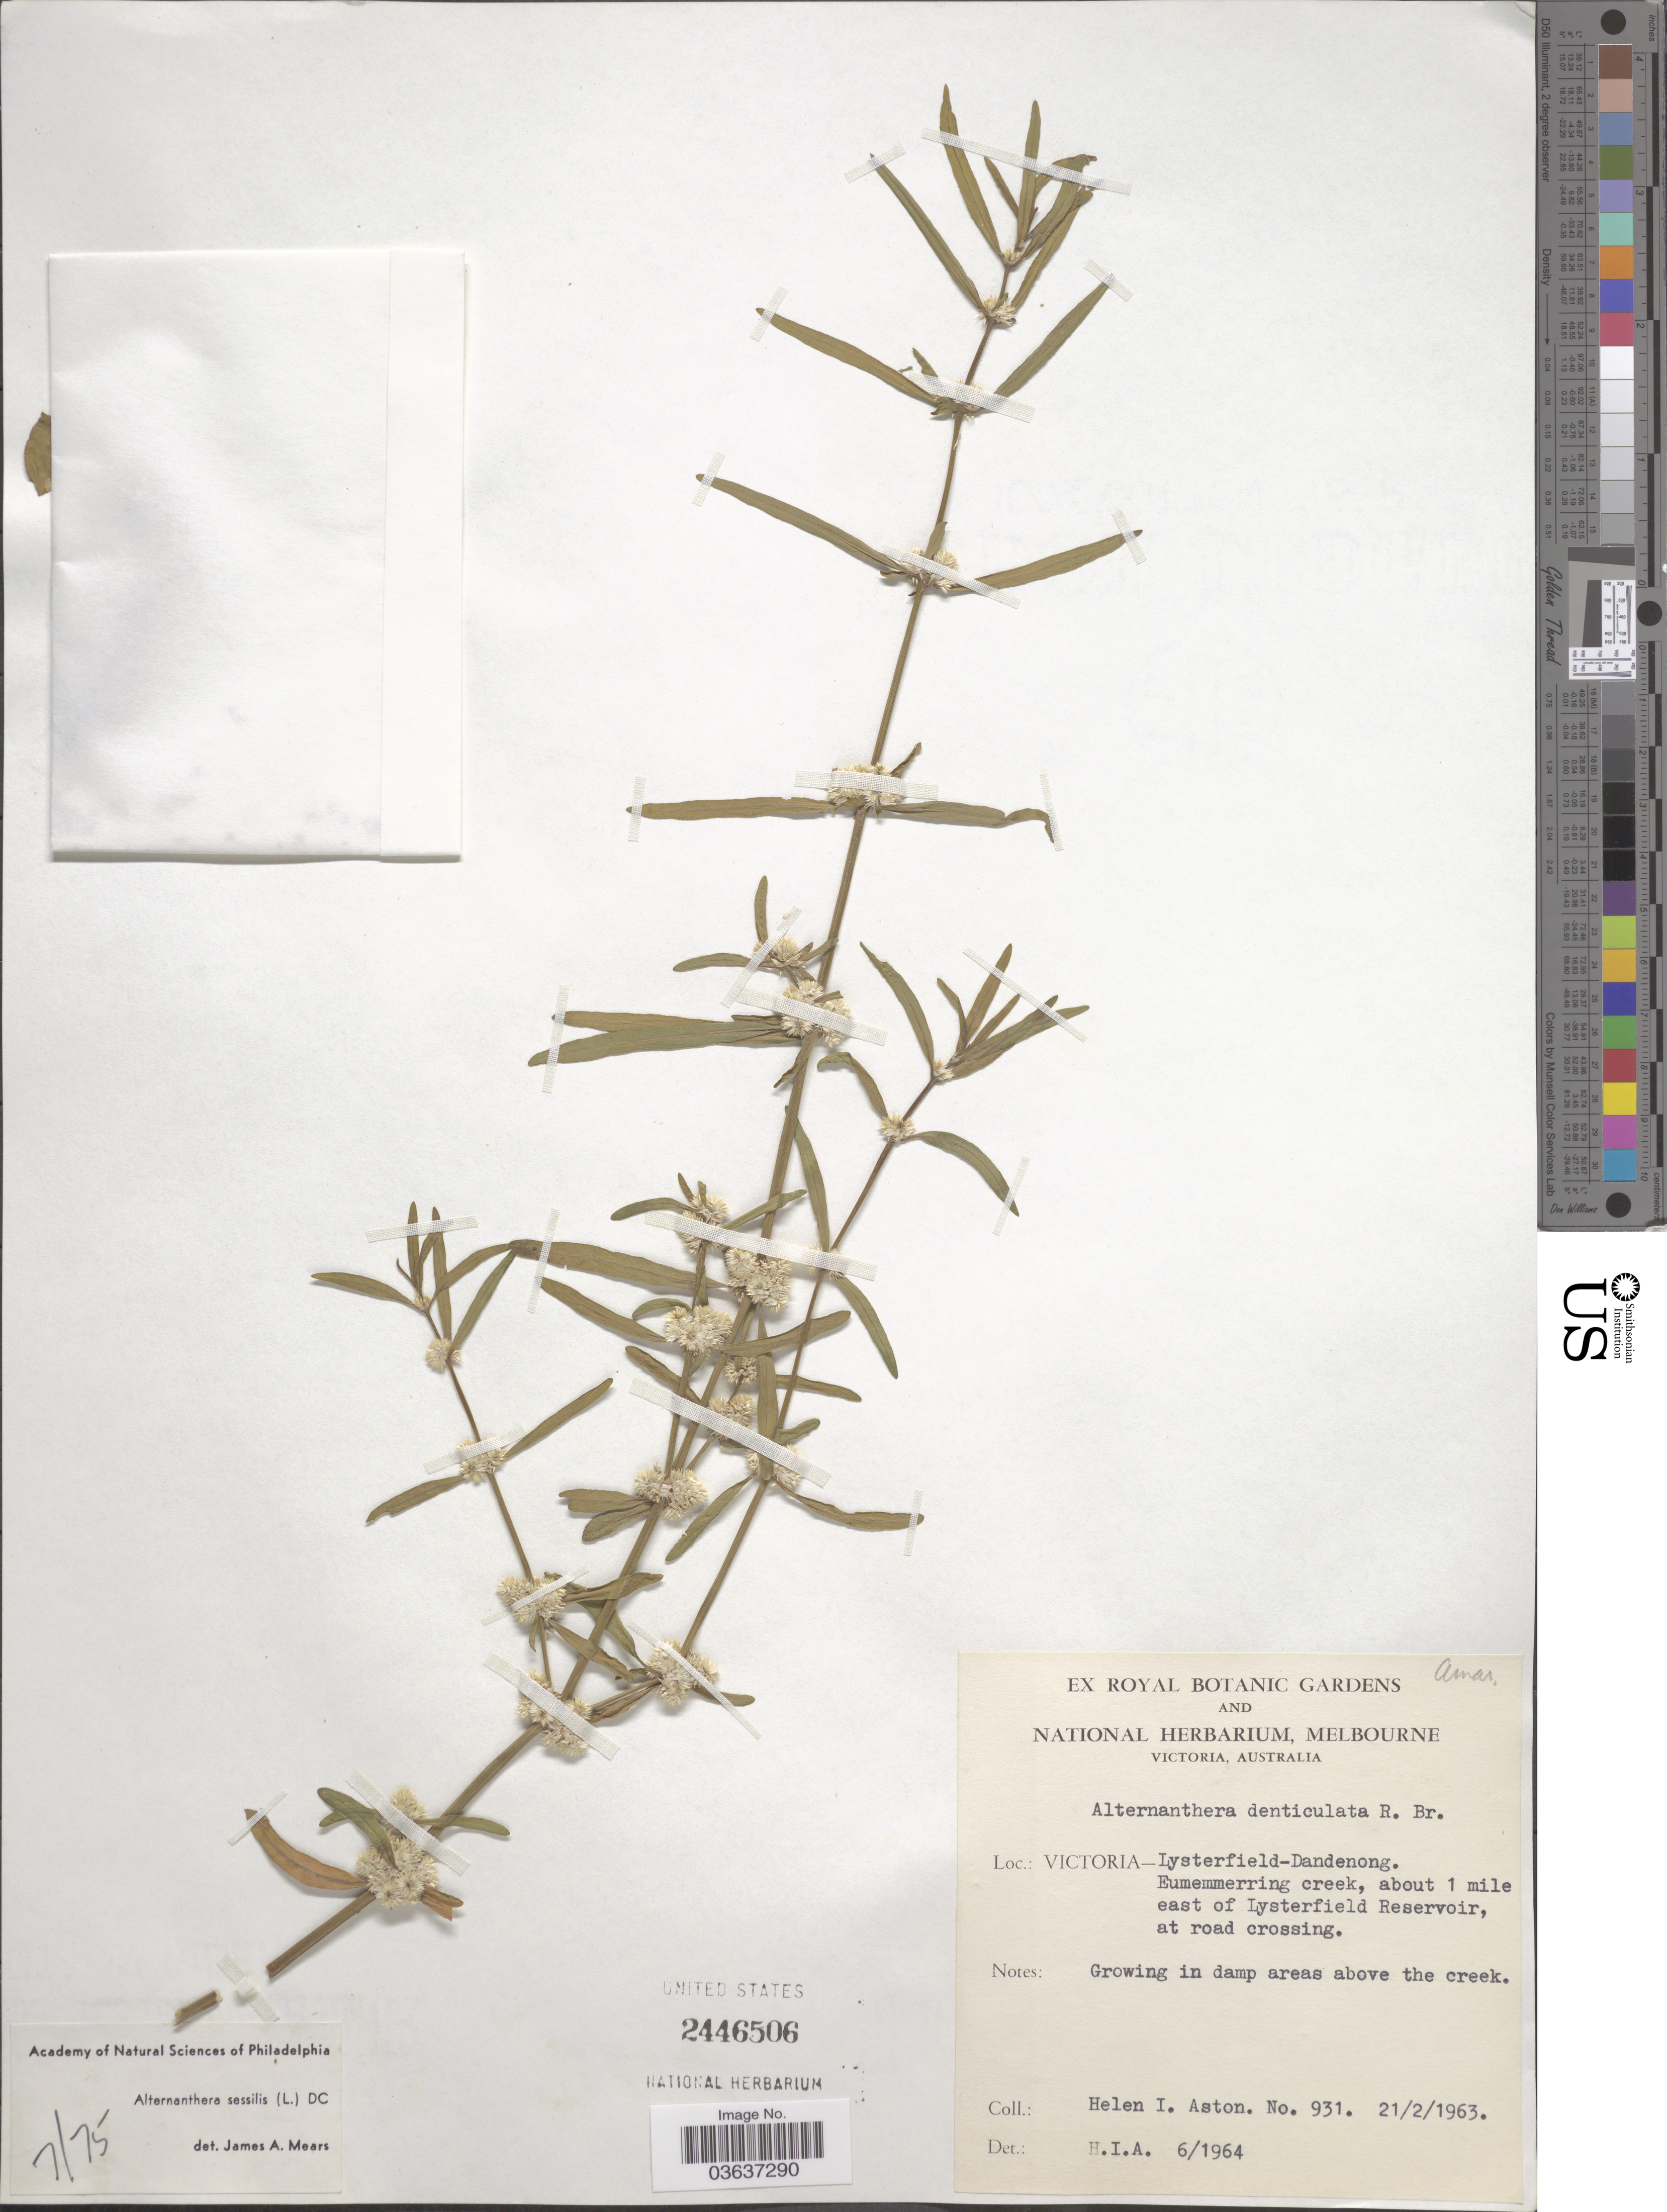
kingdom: Plantae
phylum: Tracheophyta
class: Magnoliopsida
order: Caryophyllales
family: Amaranthaceae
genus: Alternanthera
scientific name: Alternanthera sessilis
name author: (L.) DC.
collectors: H. I. Aston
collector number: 931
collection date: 1963-02-21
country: Australia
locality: Victoria-Lysterfield-Dandenong. Eumemmerring creek, about 1 mile east of Lysterfield Reservoir, at road crossing.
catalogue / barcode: US 2446506